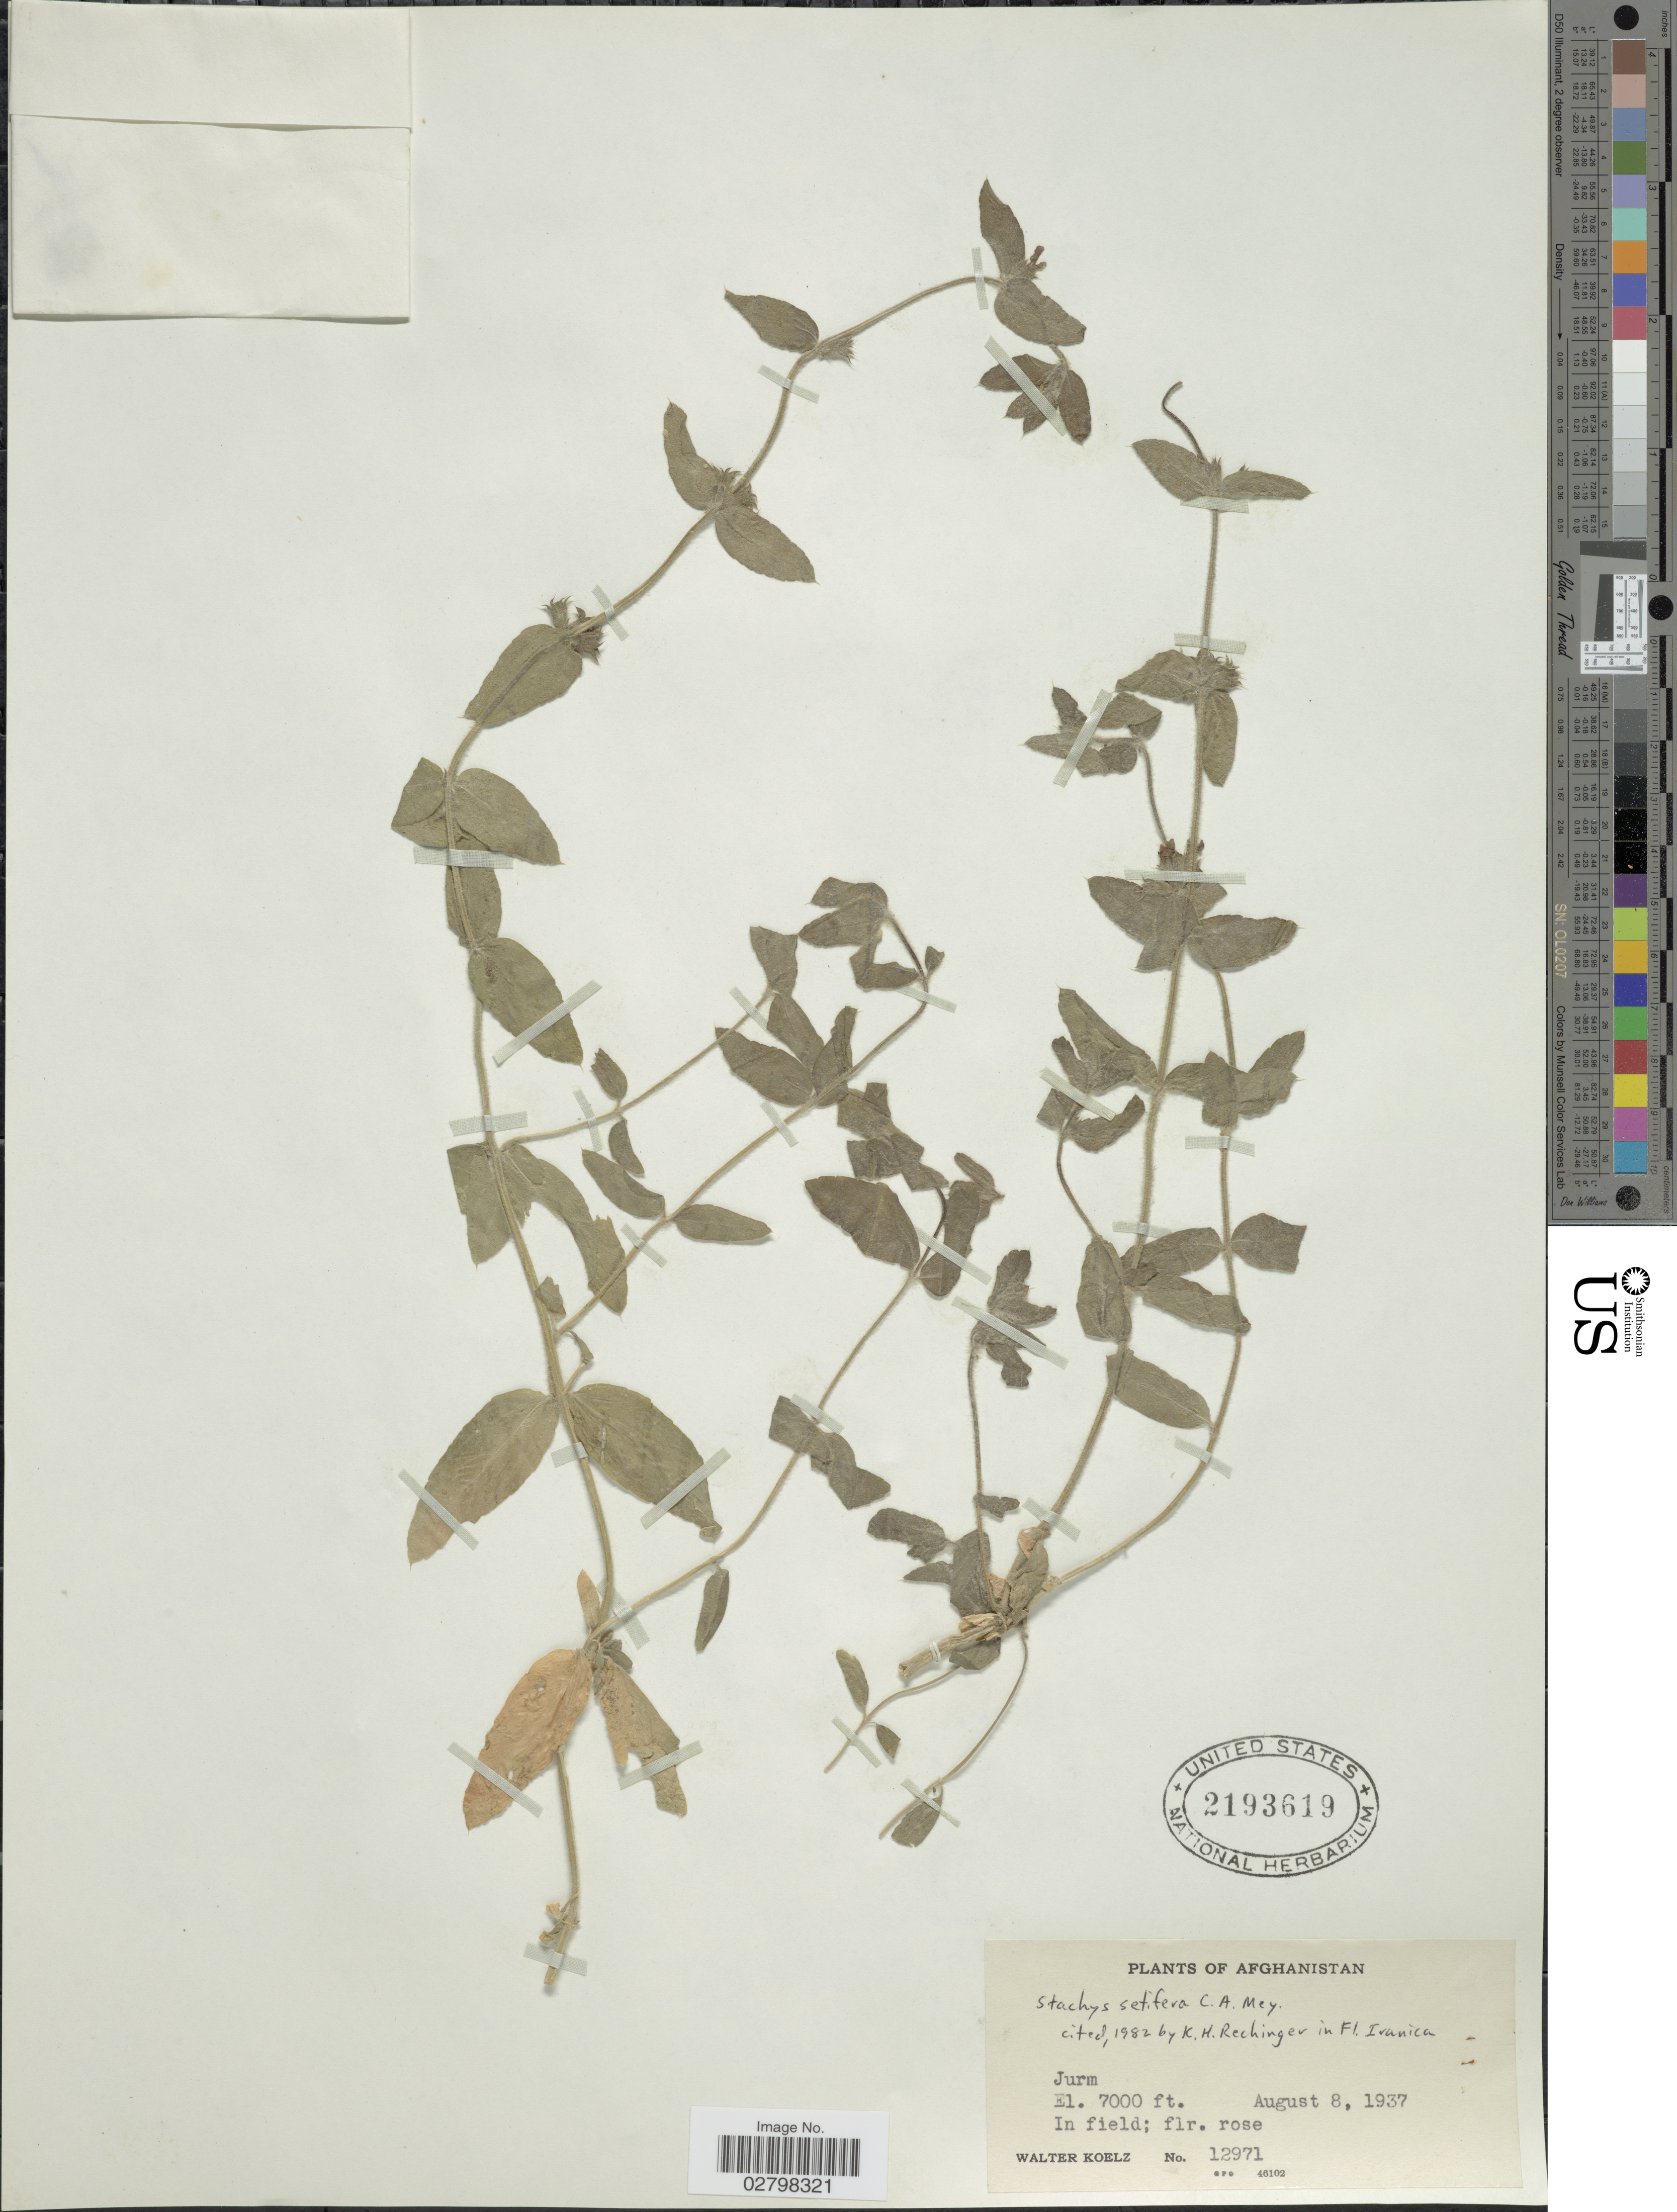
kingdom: Plantae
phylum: Tracheophyta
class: Magnoliopsida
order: Lamiales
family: Lamiaceae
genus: Stachys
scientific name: Stachys setifera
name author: C.A. Mey.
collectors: W. N. Koelz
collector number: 12971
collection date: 1937-08-08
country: Afghanistan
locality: Jurm.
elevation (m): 2134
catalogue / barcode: US 2193619